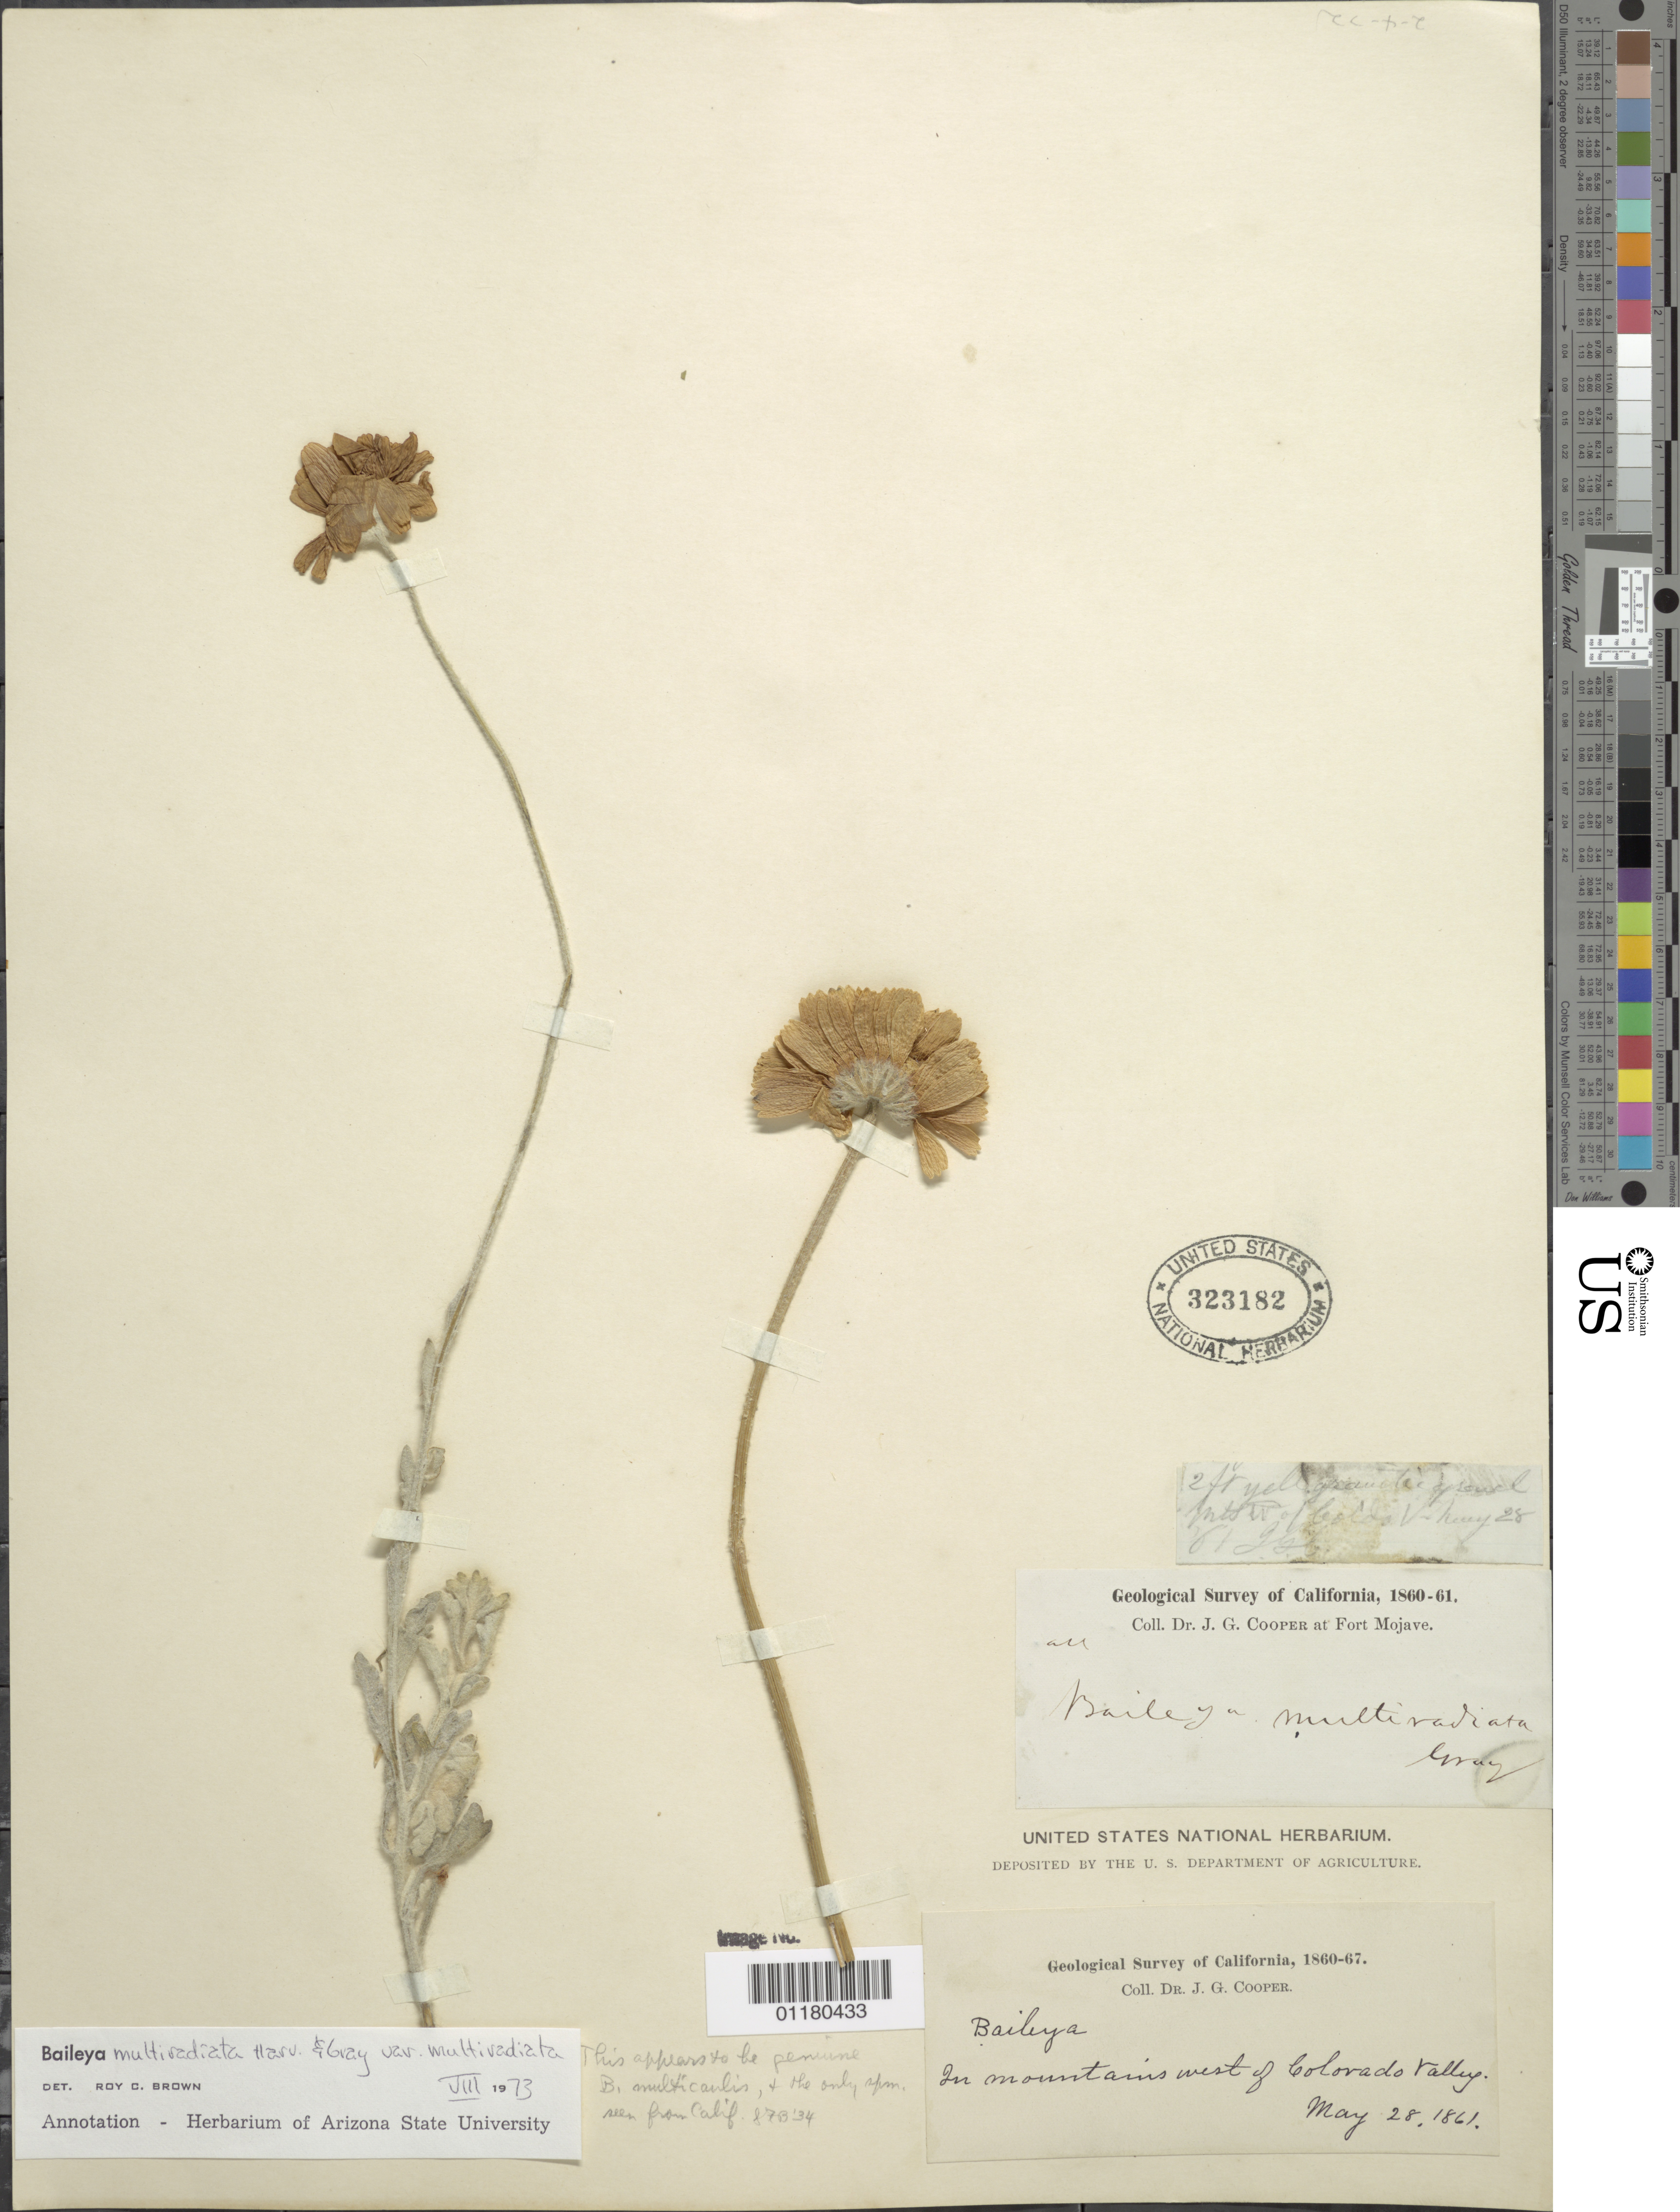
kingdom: Plantae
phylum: Tracheophyta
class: Magnoliopsida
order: Asterales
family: Asteraceae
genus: Baileya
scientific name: Baileya multiradiata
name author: Harv. & A. Gray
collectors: J. G. Cooper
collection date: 1861-05-28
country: United States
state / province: California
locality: On mountains, West of Colorado Valley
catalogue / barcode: US 323182